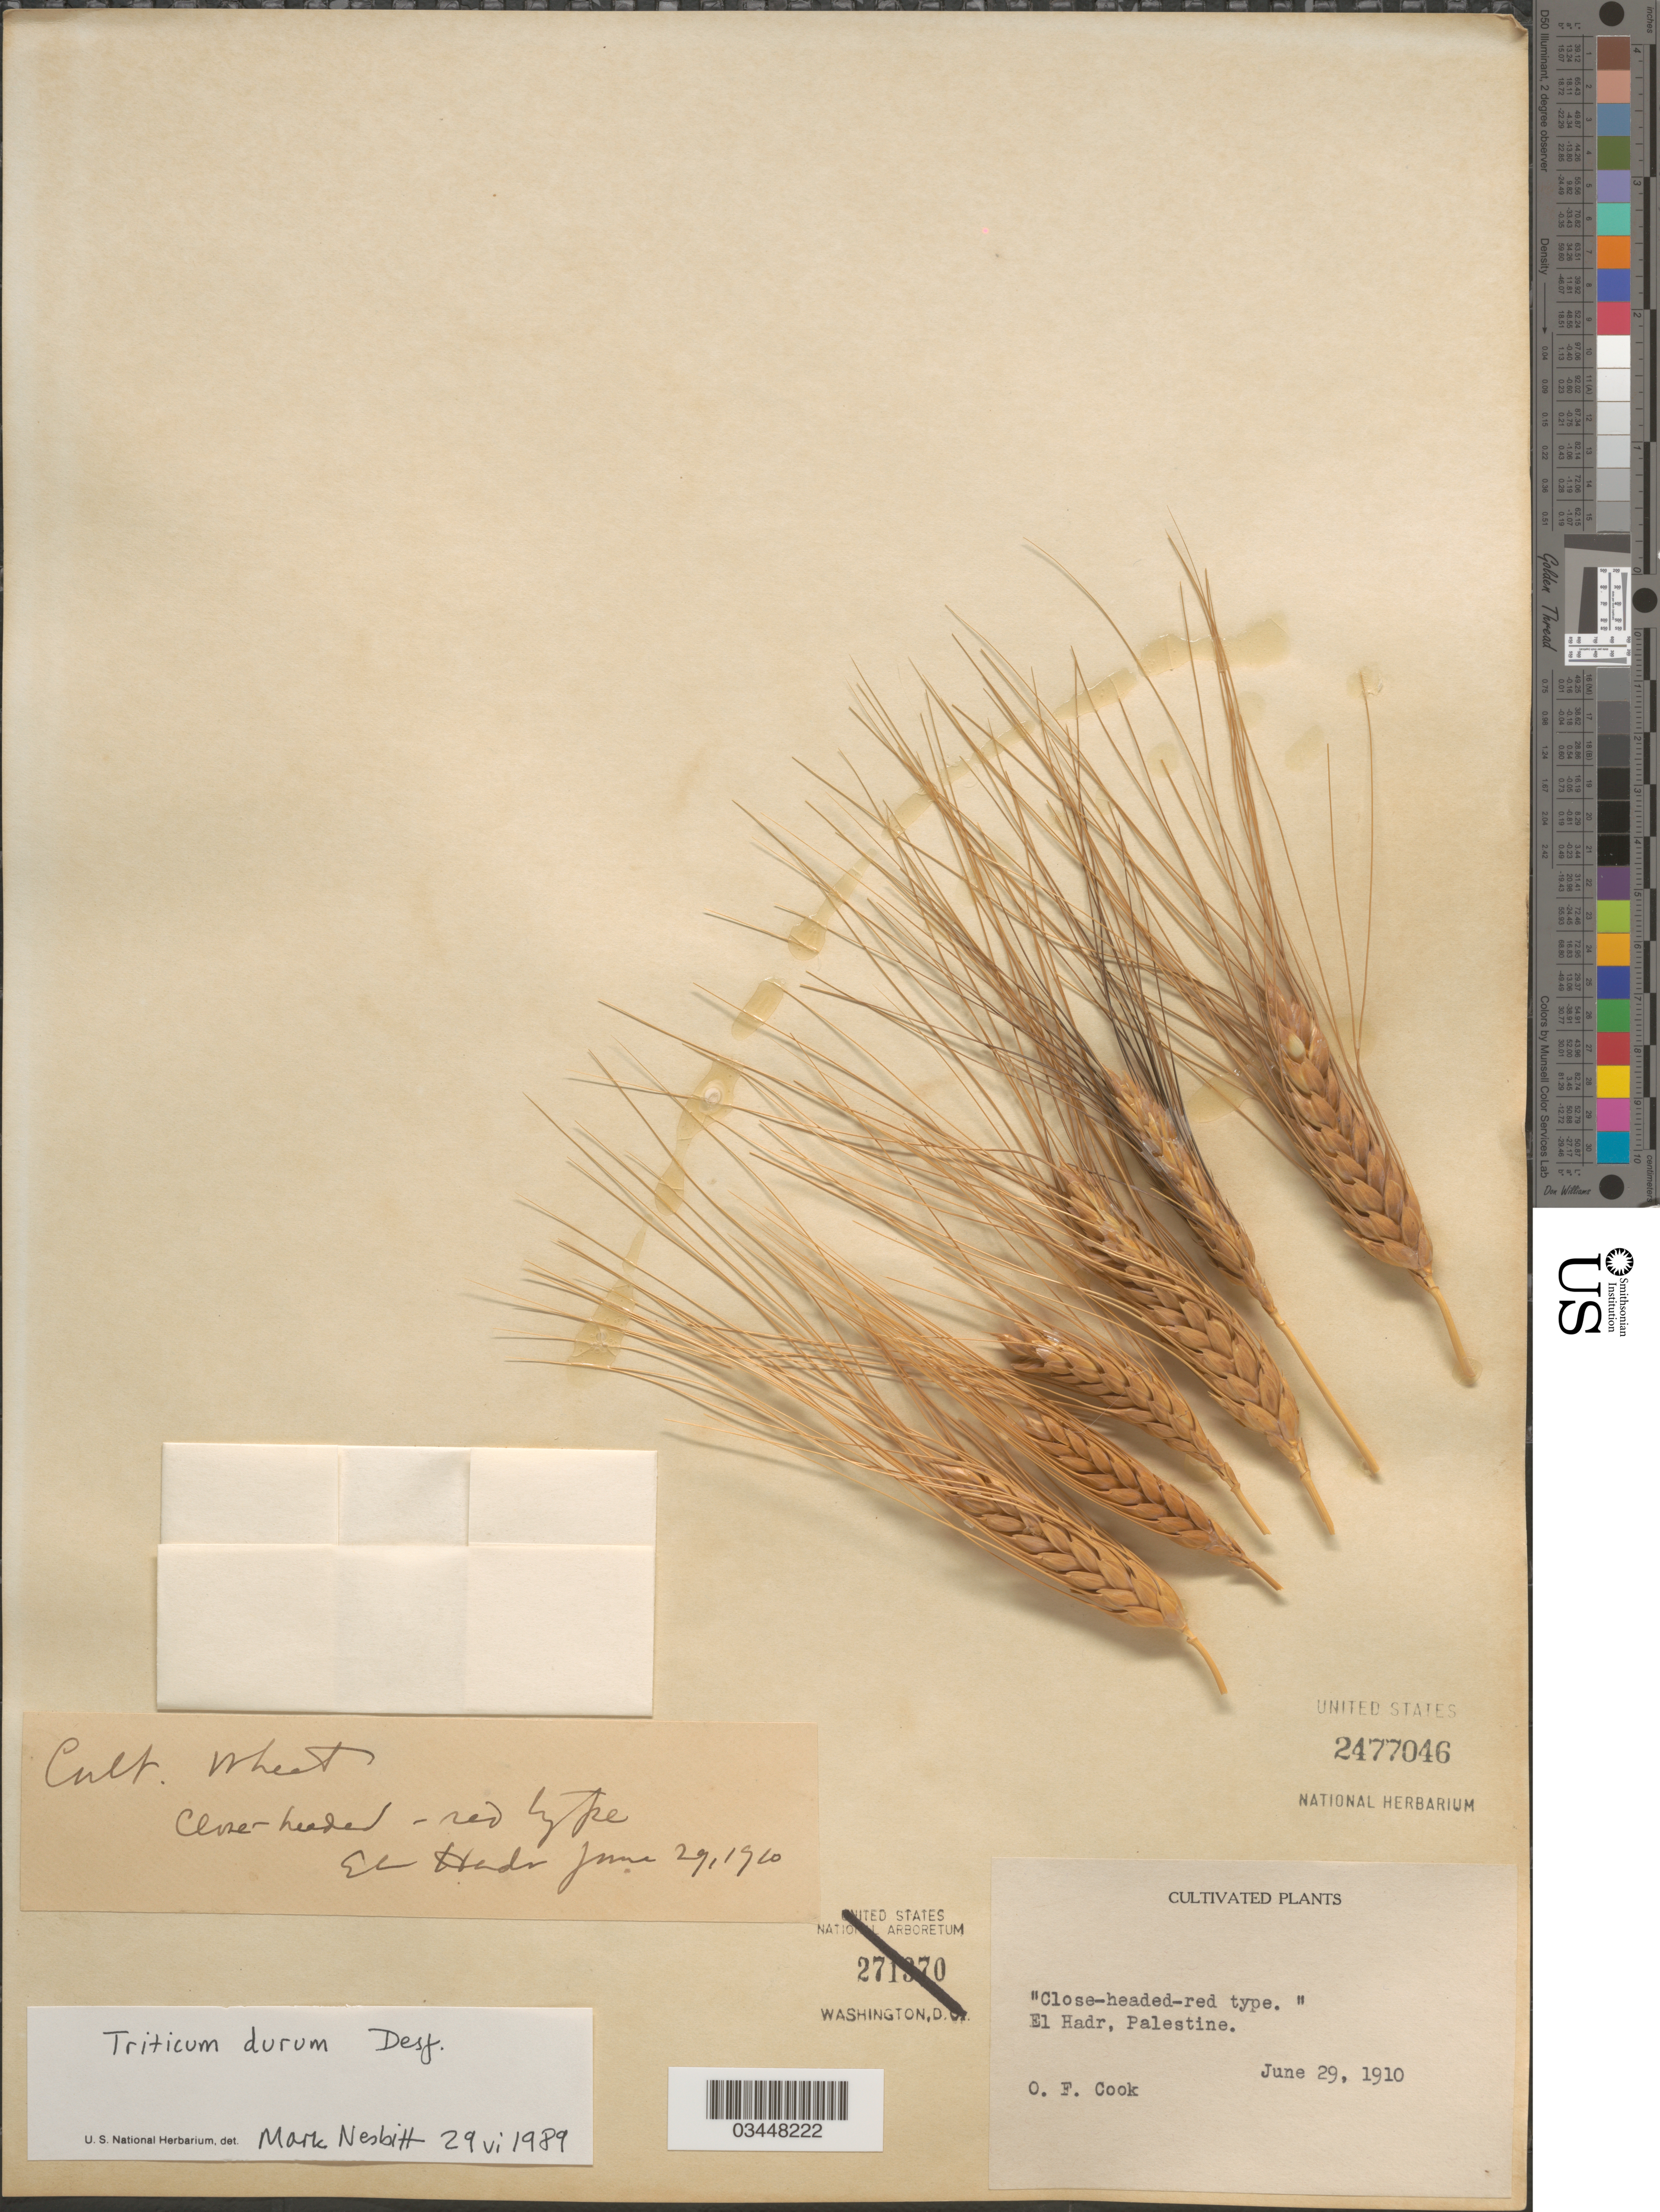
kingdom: Plantae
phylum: Tracheophyta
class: Liliopsida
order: Poales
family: Poaceae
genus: Triticum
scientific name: Triticum durum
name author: Desf.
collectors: O. F. Cook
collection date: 1910-06-29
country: Israel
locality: El Hadr, Palestine.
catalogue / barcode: US 2477046